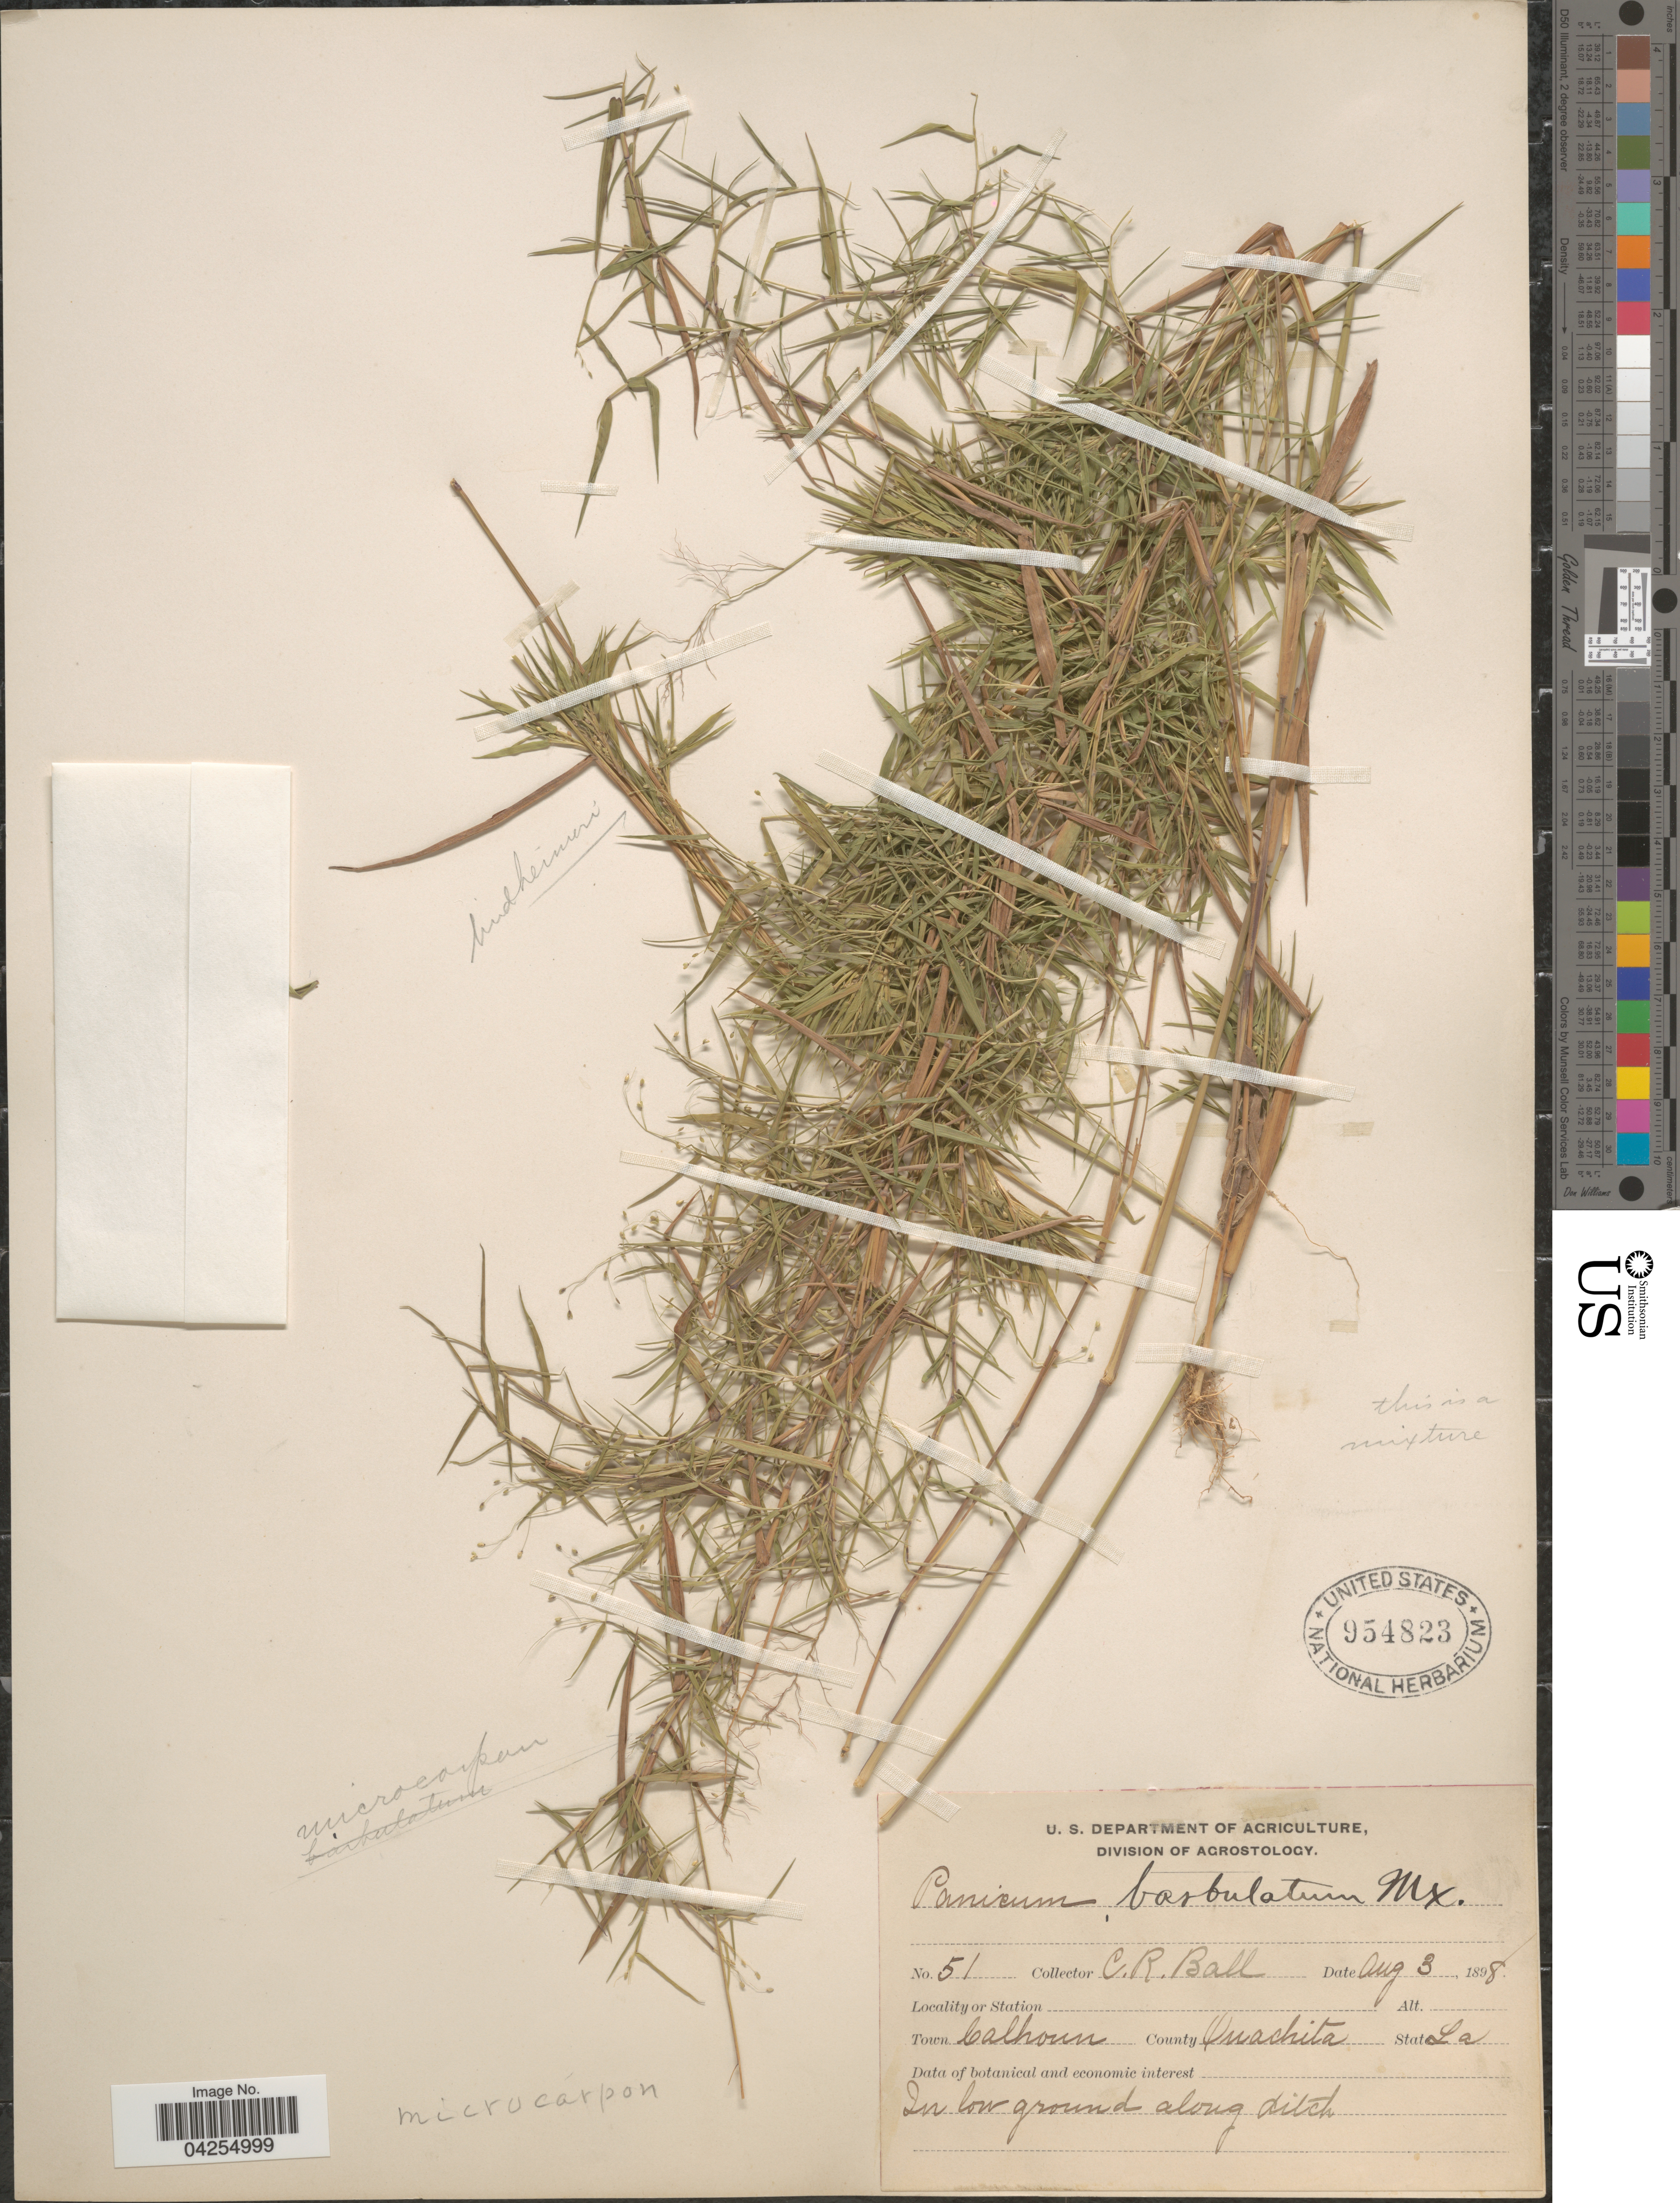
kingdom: Plantae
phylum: Tracheophyta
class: Liliopsida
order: Poales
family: Poaceae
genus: Dichanthelium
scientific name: Dichanthelium dichotomum var. dichotomum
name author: (L.) Gould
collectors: C. R. Ball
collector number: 51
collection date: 1898-08-03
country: United States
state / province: Louisiana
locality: Town Calhoun. County Onachita. In low ground along ditch.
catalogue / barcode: US 954823